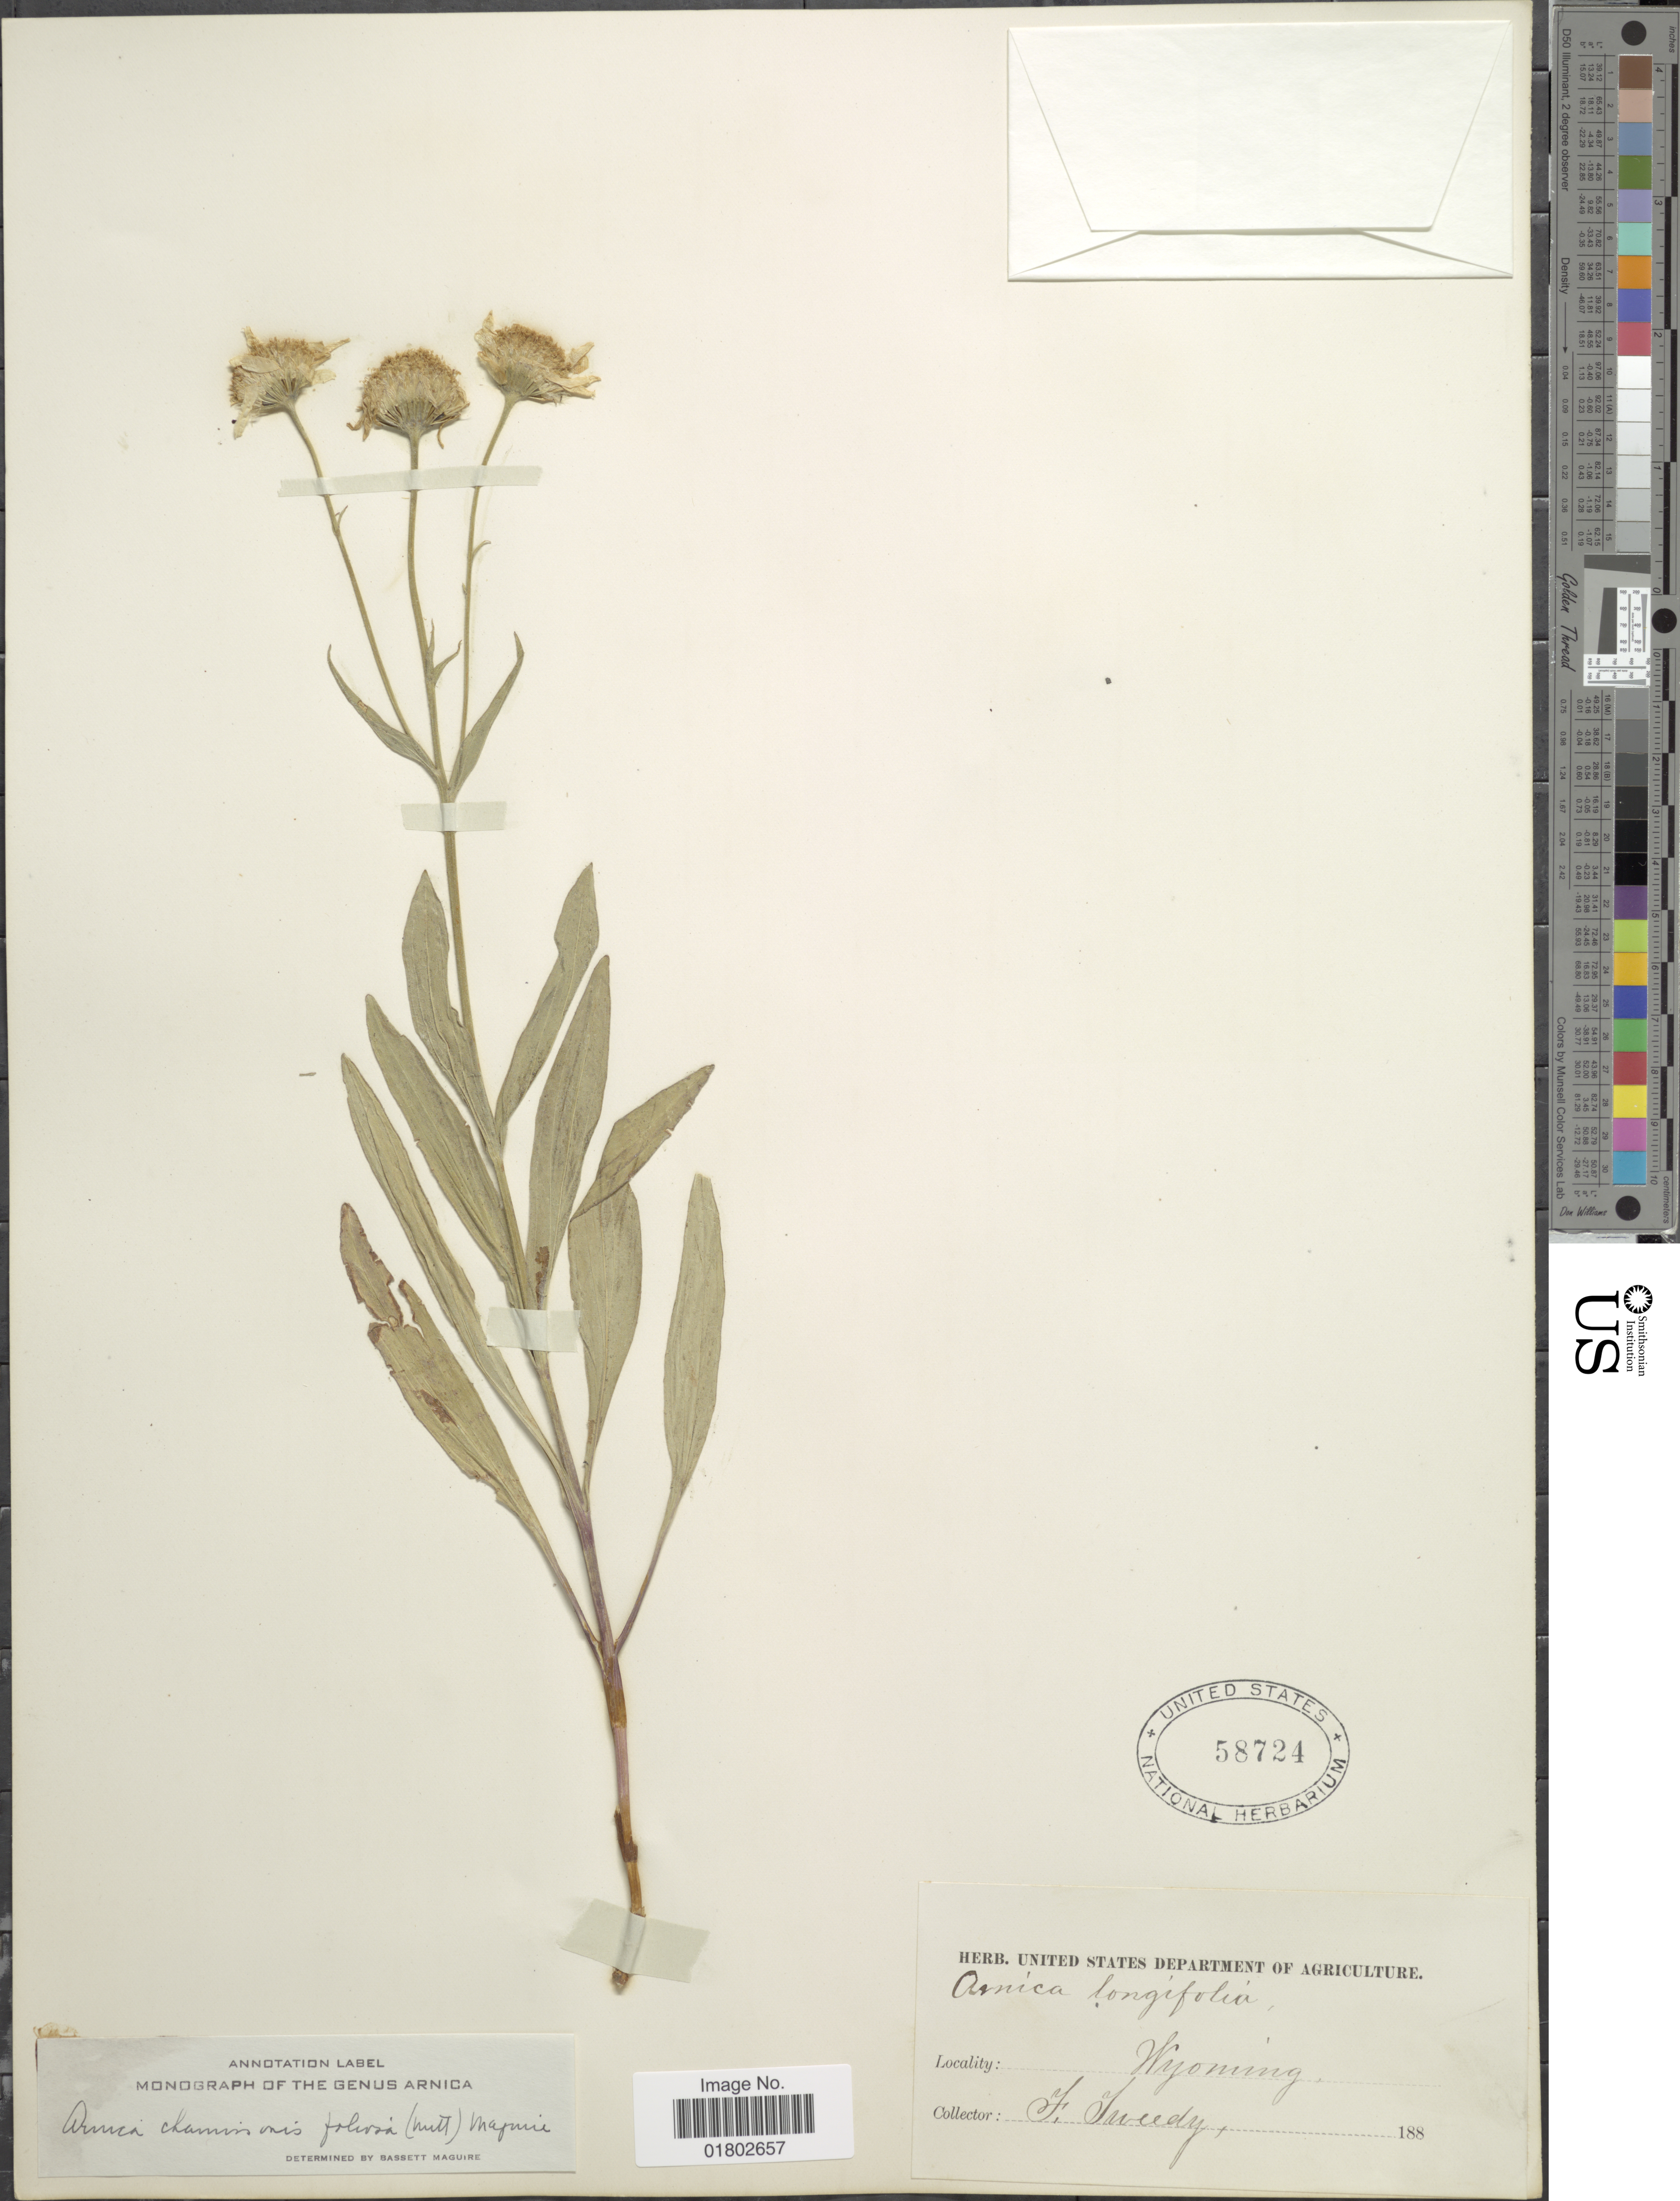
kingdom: Plantae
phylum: Tracheophyta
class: Magnoliopsida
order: Asterales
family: Asteraceae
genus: Arnica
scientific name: Arnica chamissonis subsp. foliosa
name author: (Nutt.) Maguire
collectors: F. Tweedy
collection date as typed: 188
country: United States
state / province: Wyoming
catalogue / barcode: US 58724